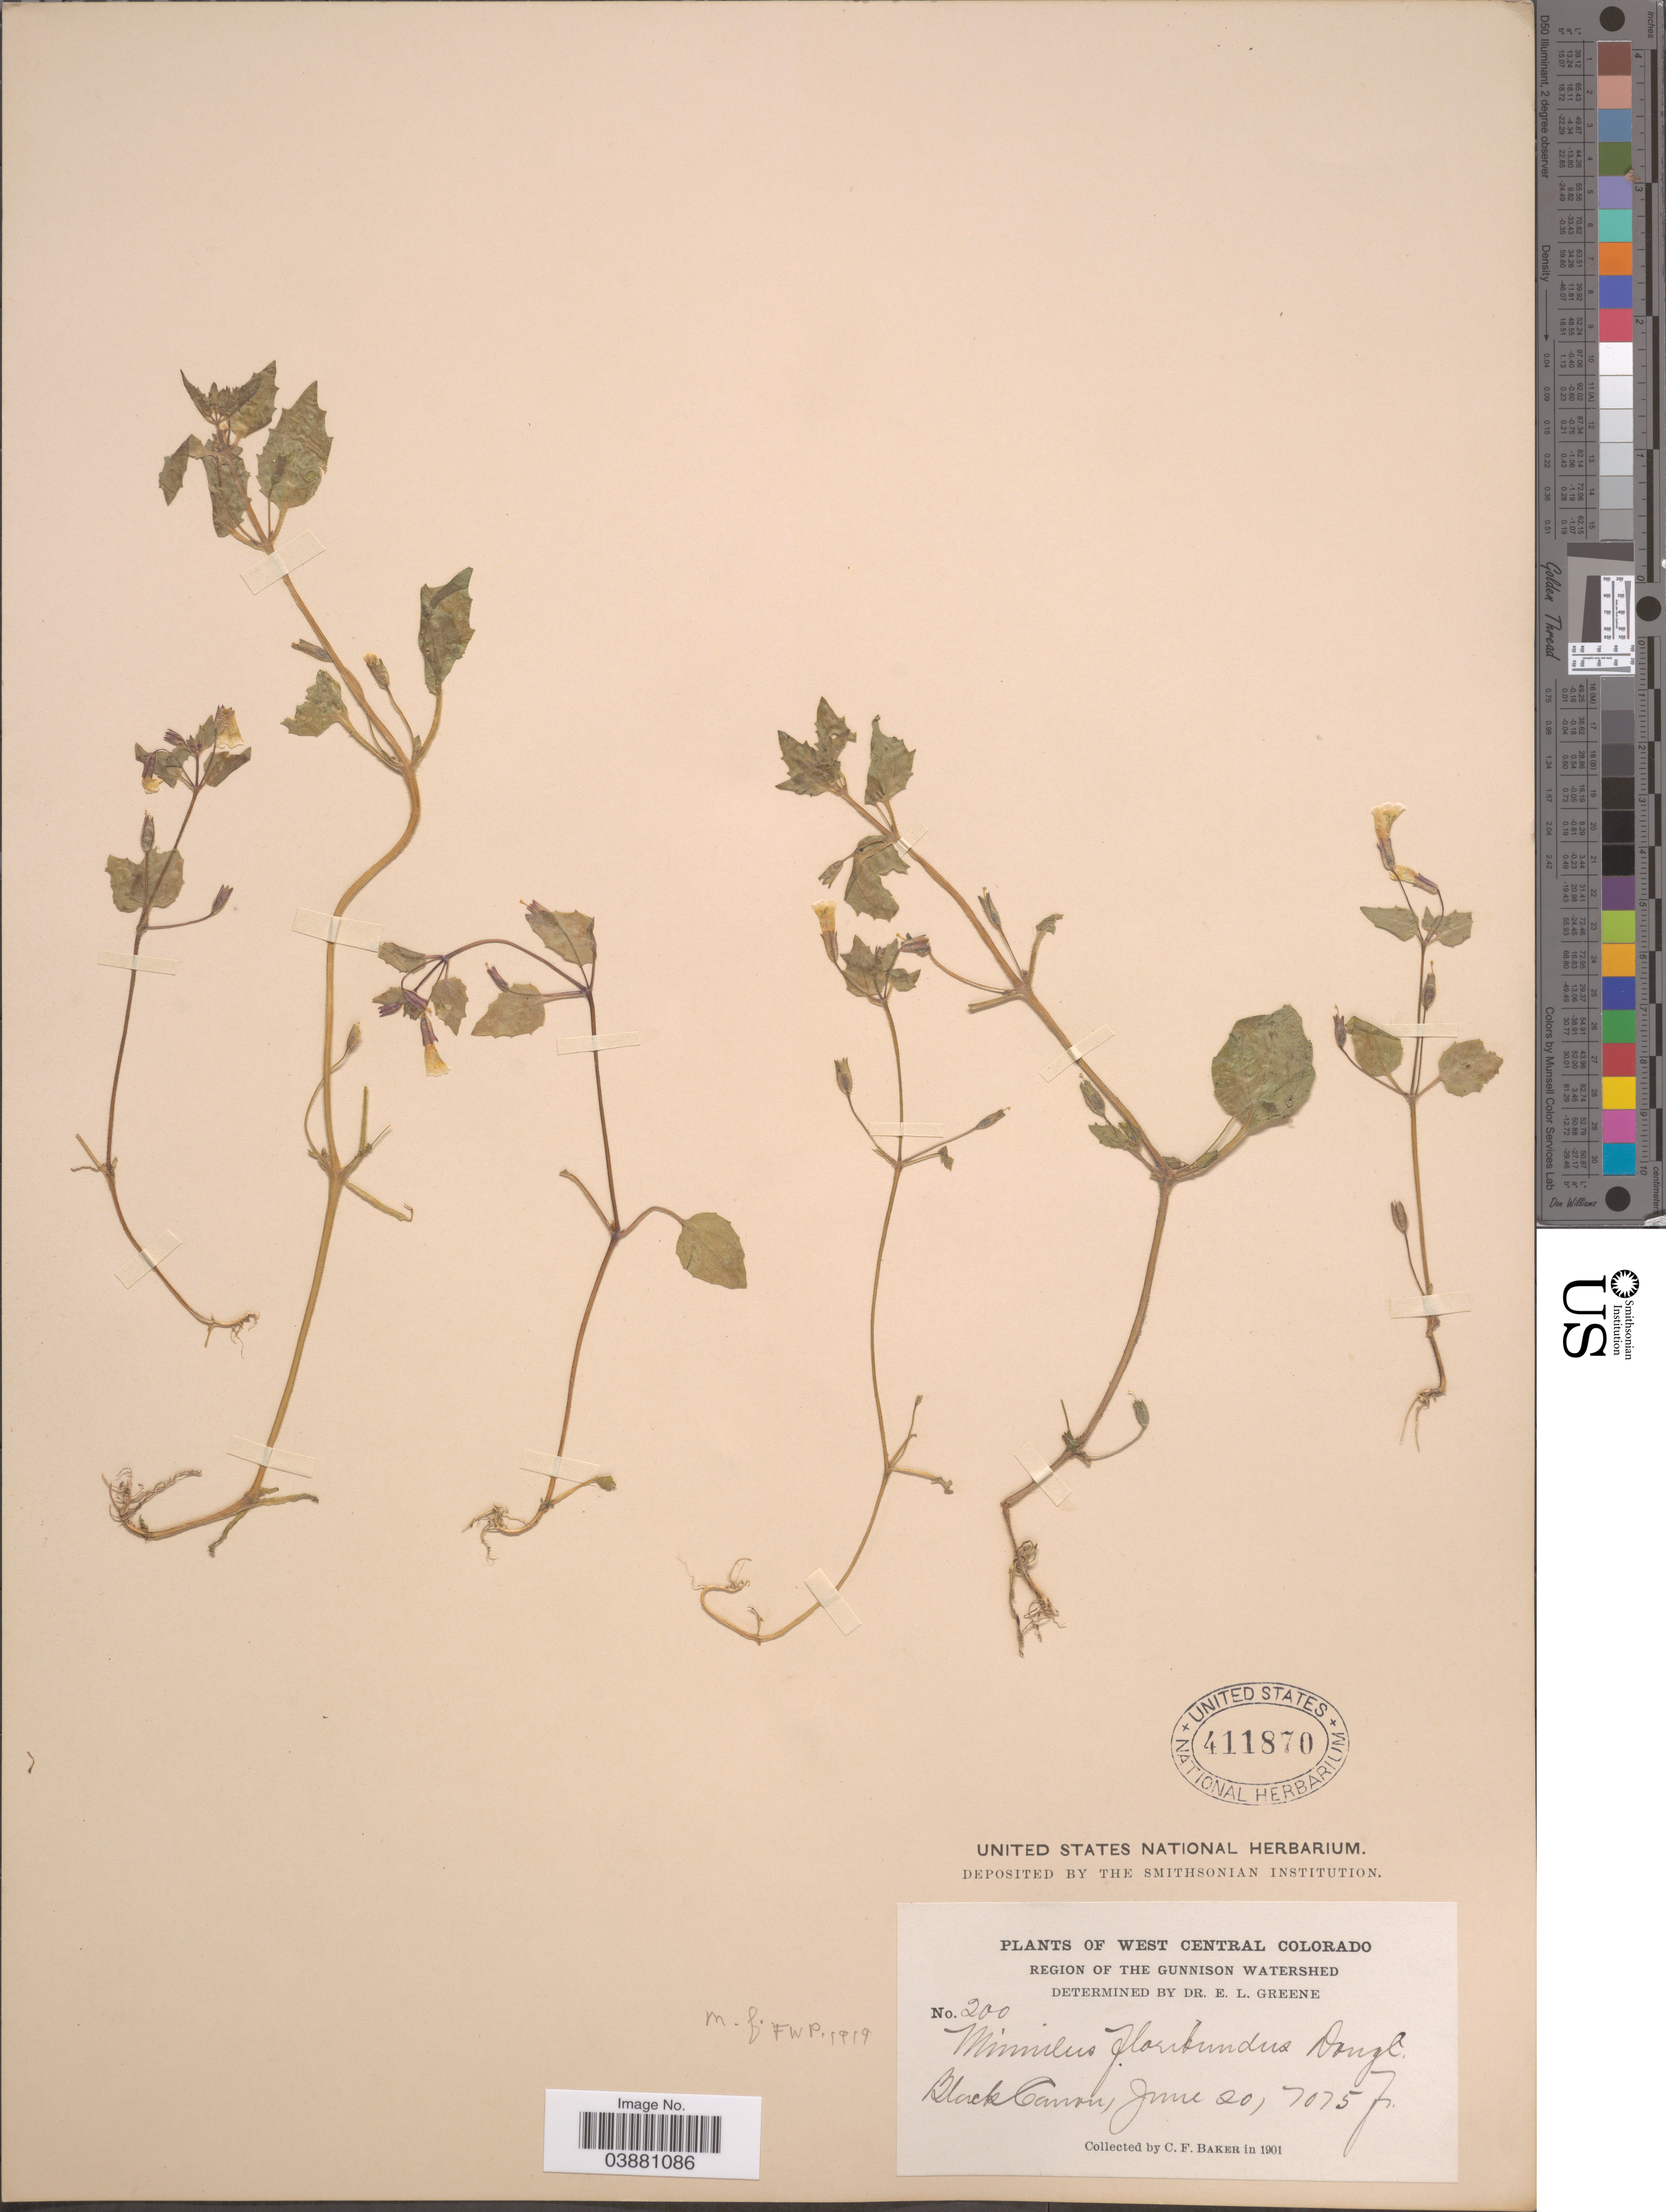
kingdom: Plantae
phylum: Tracheophyta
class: Magnoliopsida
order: Lamiales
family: Phrymaceae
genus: Mimulus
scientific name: Mimulus floribundus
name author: Douglas ex Lindl.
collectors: C. F. Baker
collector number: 200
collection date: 1901-06-20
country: United States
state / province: Colorado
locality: West Central Colorado. Region of the Gunnison Watershed. Black Canon.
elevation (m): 328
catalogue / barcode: US 411870